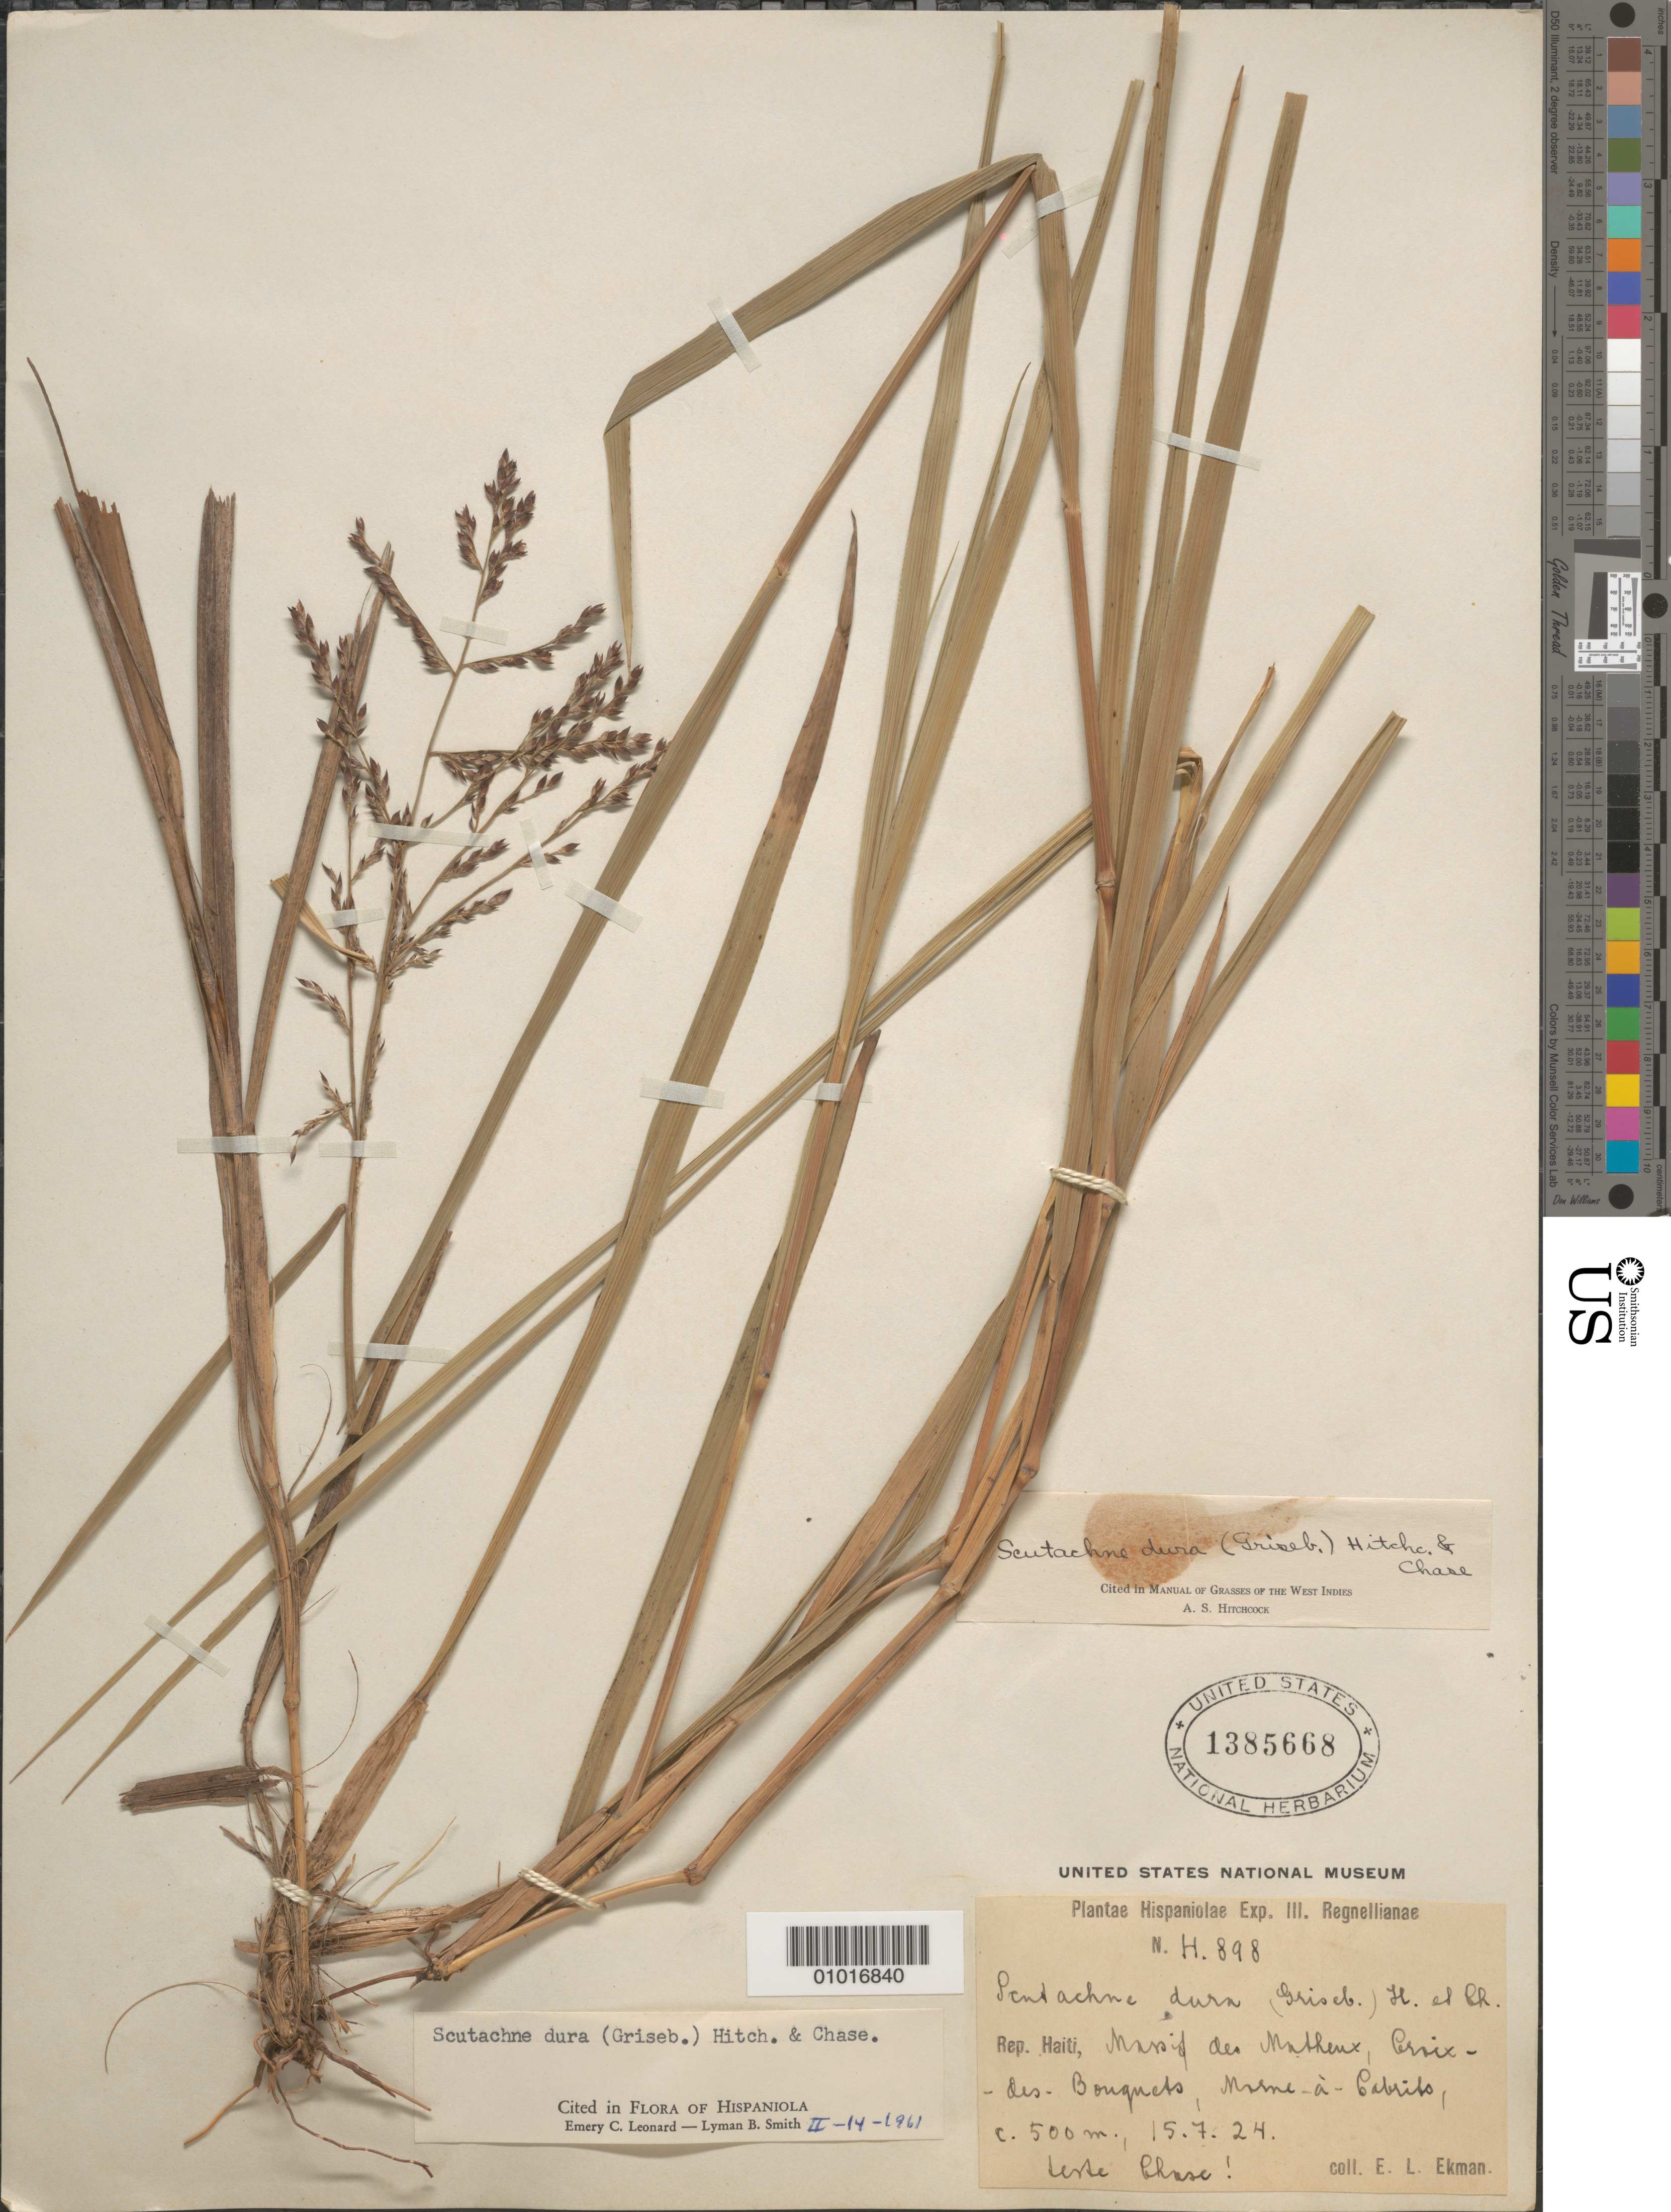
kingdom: Plantae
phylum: Tracheophyta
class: Liliopsida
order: Poales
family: Poaceae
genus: Scutachne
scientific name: Scutachne dura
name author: (Griseb.) Hitchc. & Chase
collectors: E. L. Ekman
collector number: H 898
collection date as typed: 15 Jul 1924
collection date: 1924-07-15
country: Haiti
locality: Crois de Bouquets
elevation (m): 500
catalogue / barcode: US 1385668